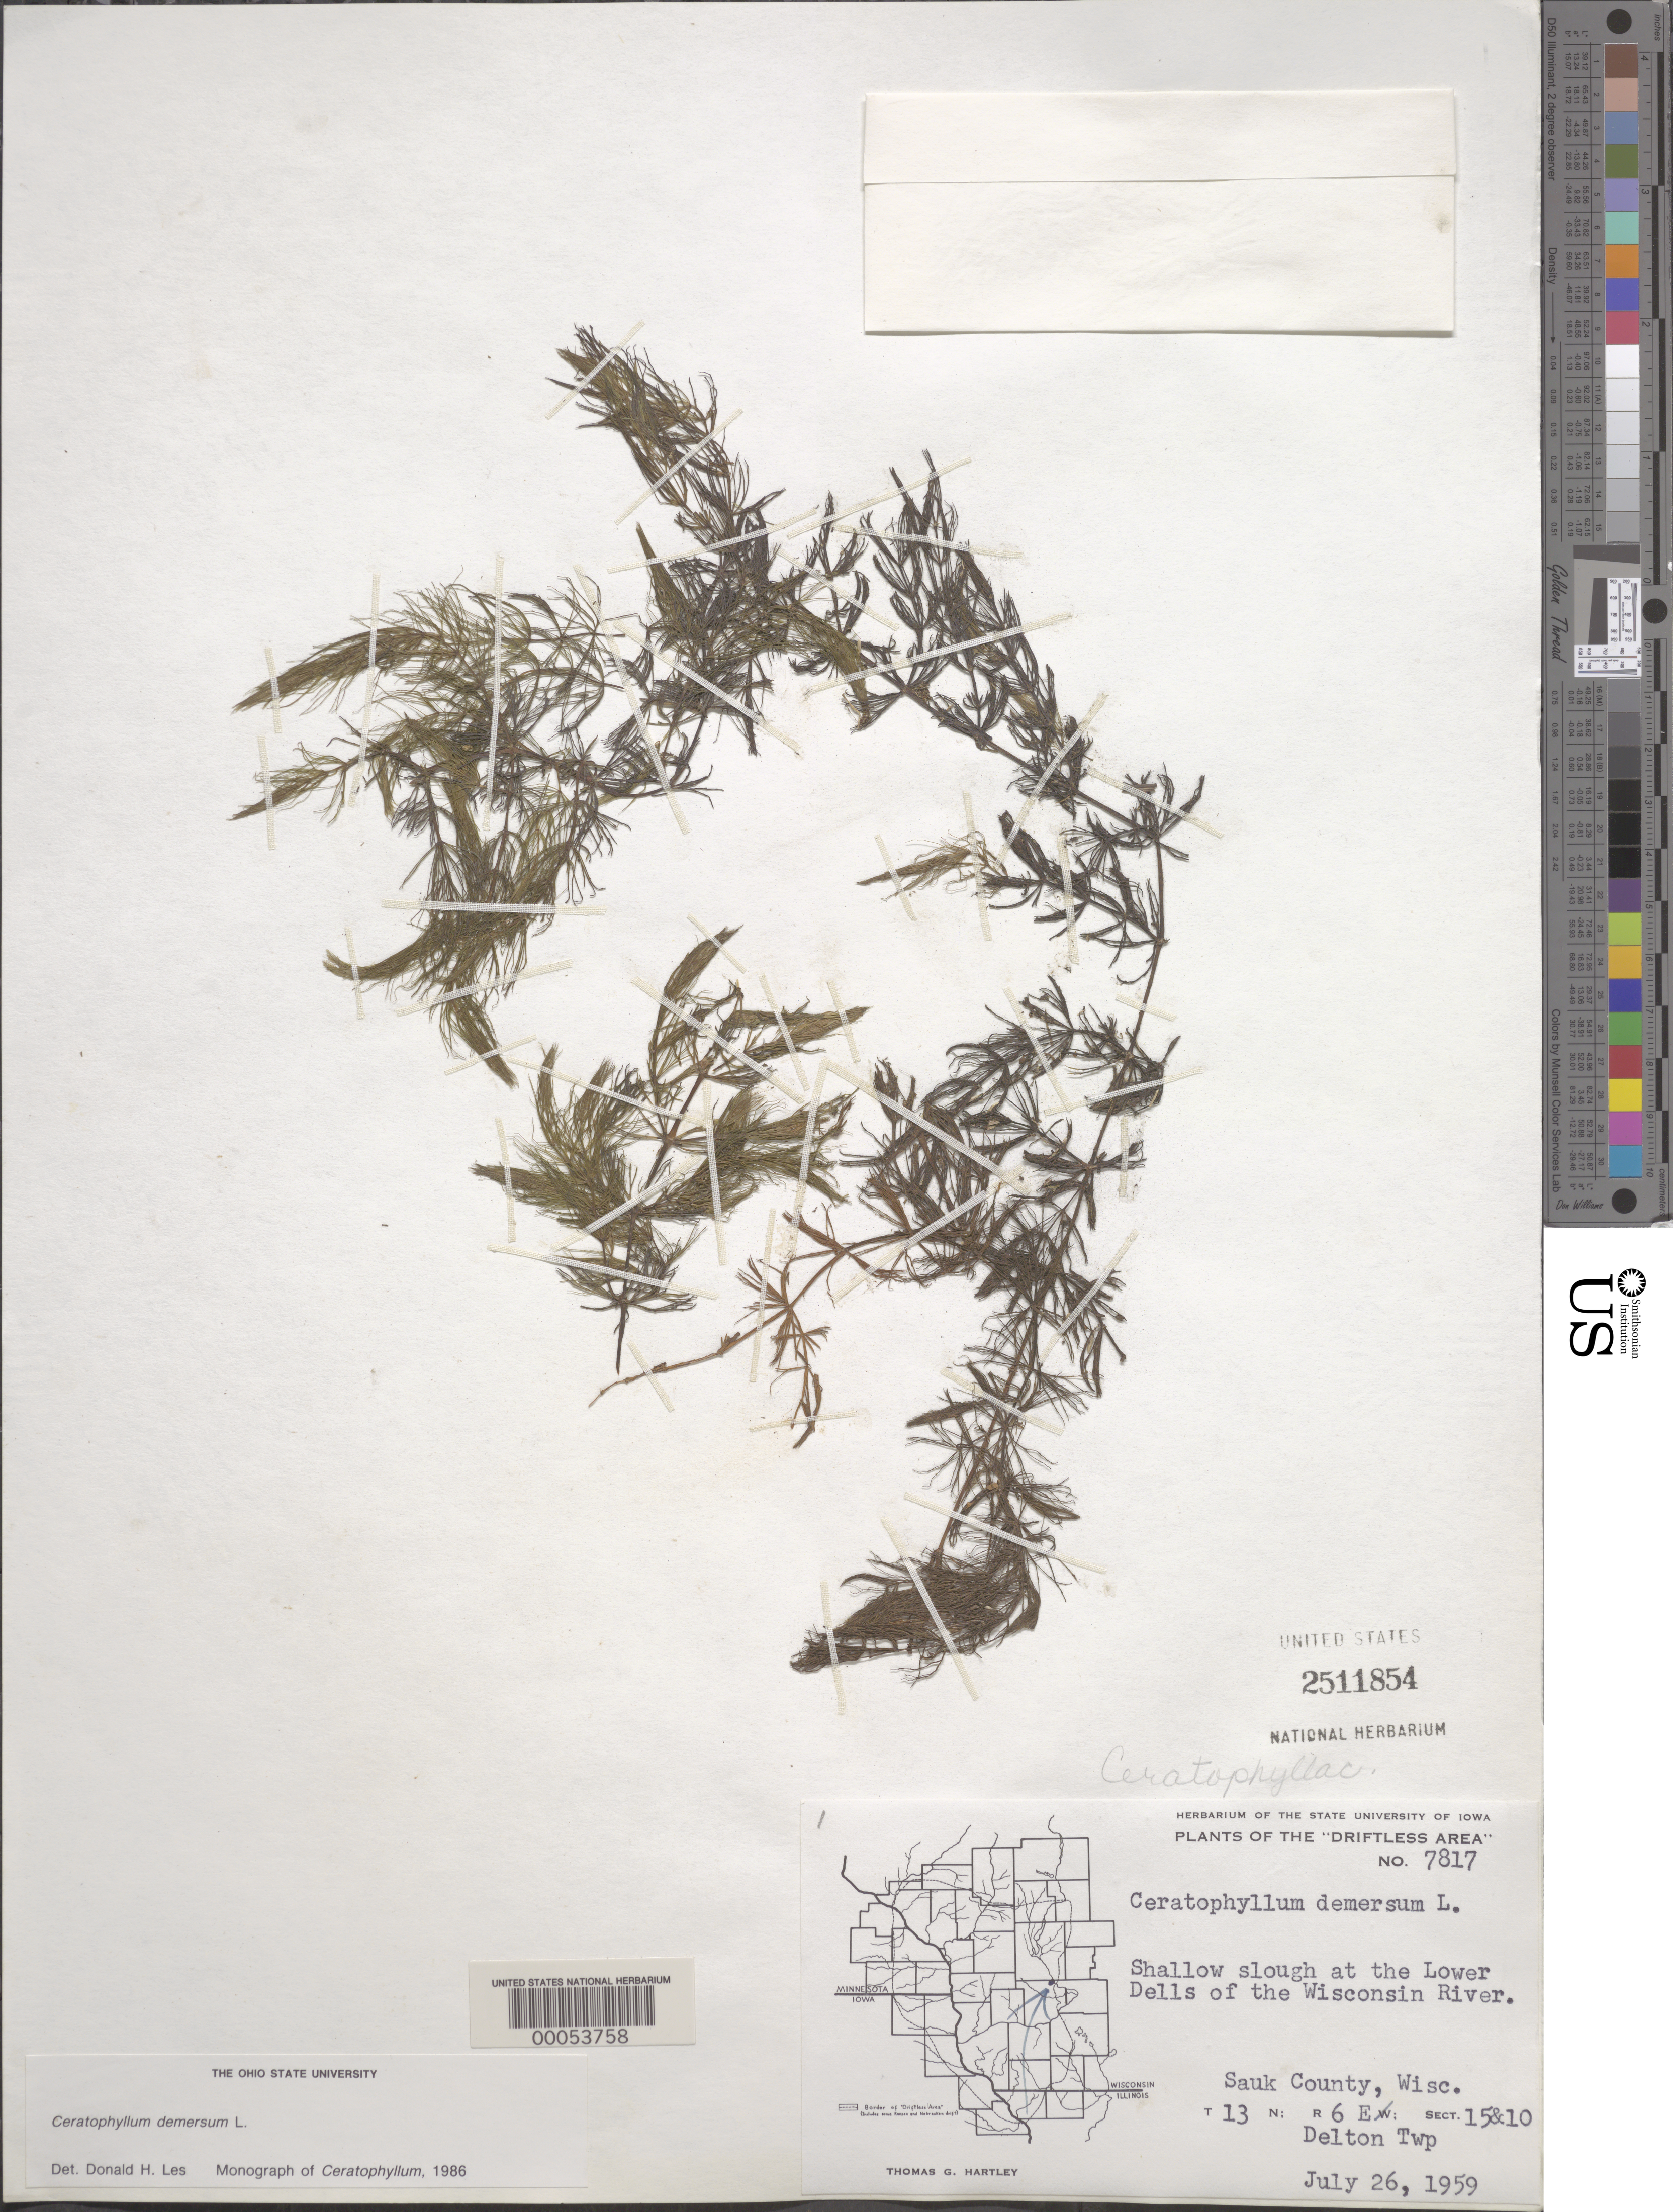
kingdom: Plantae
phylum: Tracheophyta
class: Magnoliopsida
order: Ceratophyllales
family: Ceratophyllaceae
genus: Ceratophyllum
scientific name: Ceratophyllum demersum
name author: L.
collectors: T. G. Hartley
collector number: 7817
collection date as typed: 26 Jul 1959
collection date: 1959-07-26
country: United States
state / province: Wisconsin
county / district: Sauk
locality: Shallow slough, wisconsin river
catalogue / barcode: US 2511854